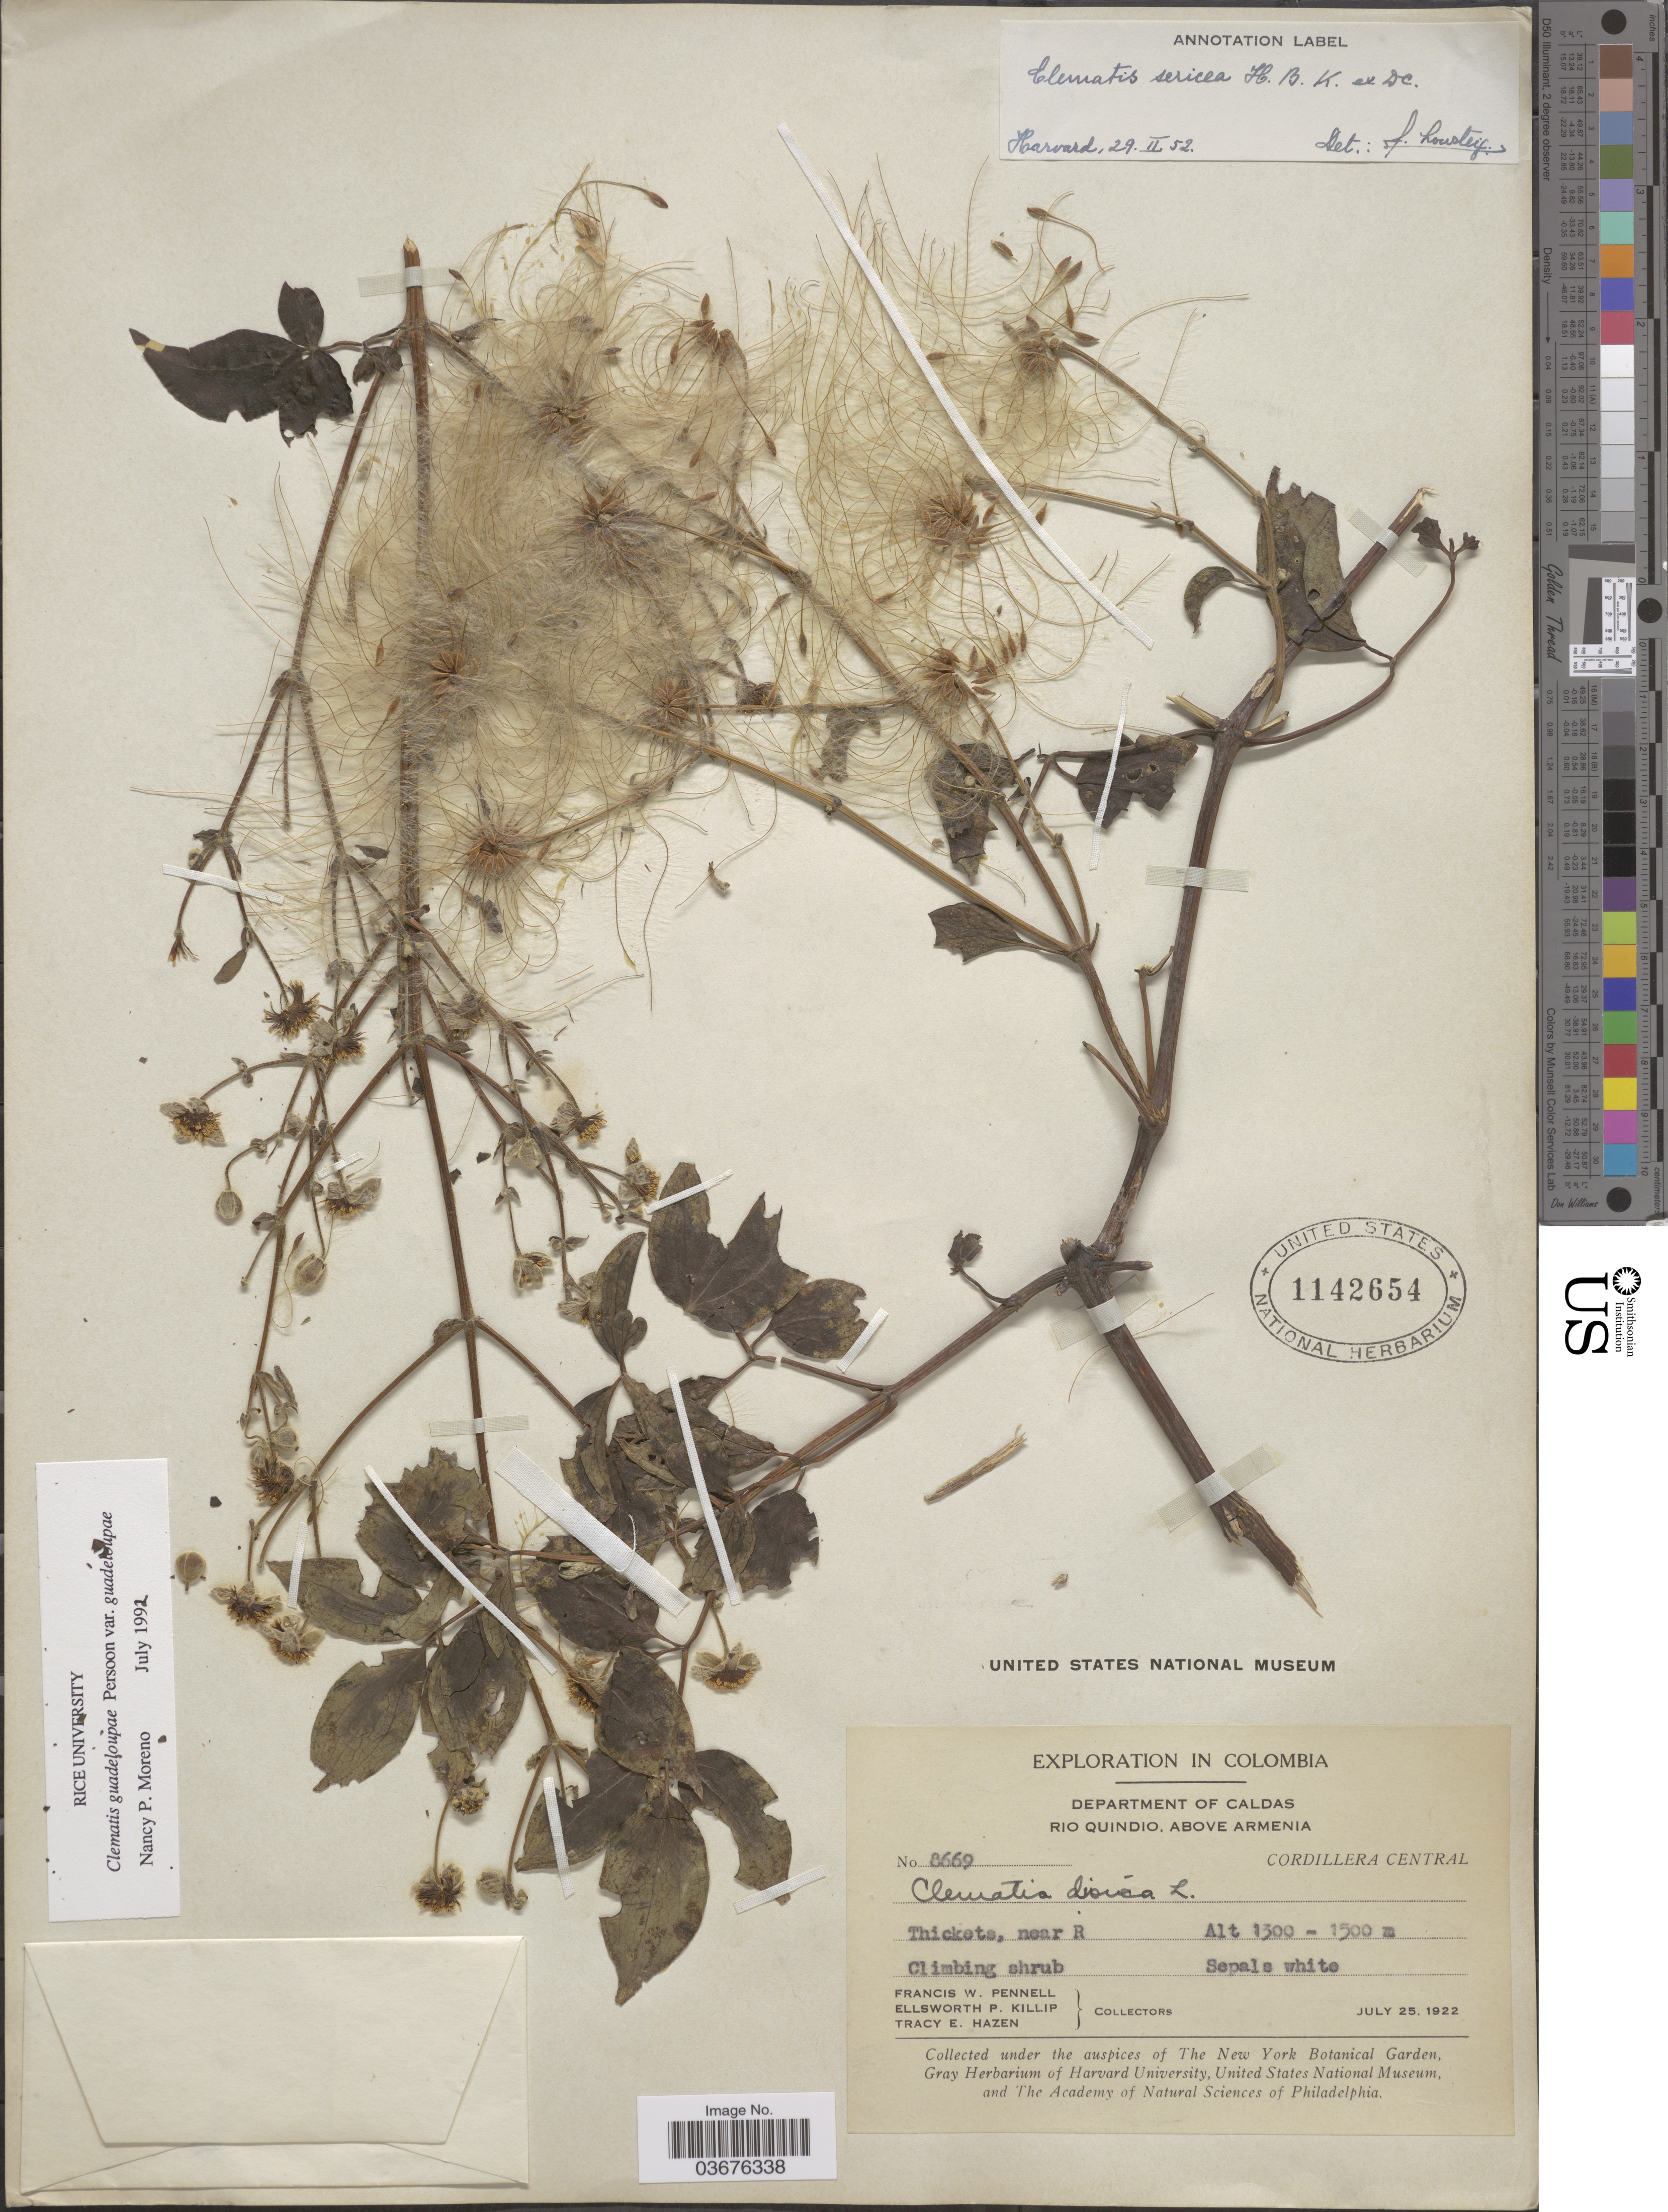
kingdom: Plantae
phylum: Tracheophyta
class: Magnoliopsida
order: Ranunculales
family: Ranunculaceae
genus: Clematis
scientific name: Clematis guadeloupae var. guadeloupae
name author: Pers.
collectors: F. W. Pennell, E. P. Killip & T. E. Hazen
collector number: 8669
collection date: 1922-07-25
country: Colombia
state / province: Caldas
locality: Department of Caldas. Rio Quindio, Above Armenia. Cordillera Central. Thickets, near R.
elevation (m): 1300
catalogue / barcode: US 1142654